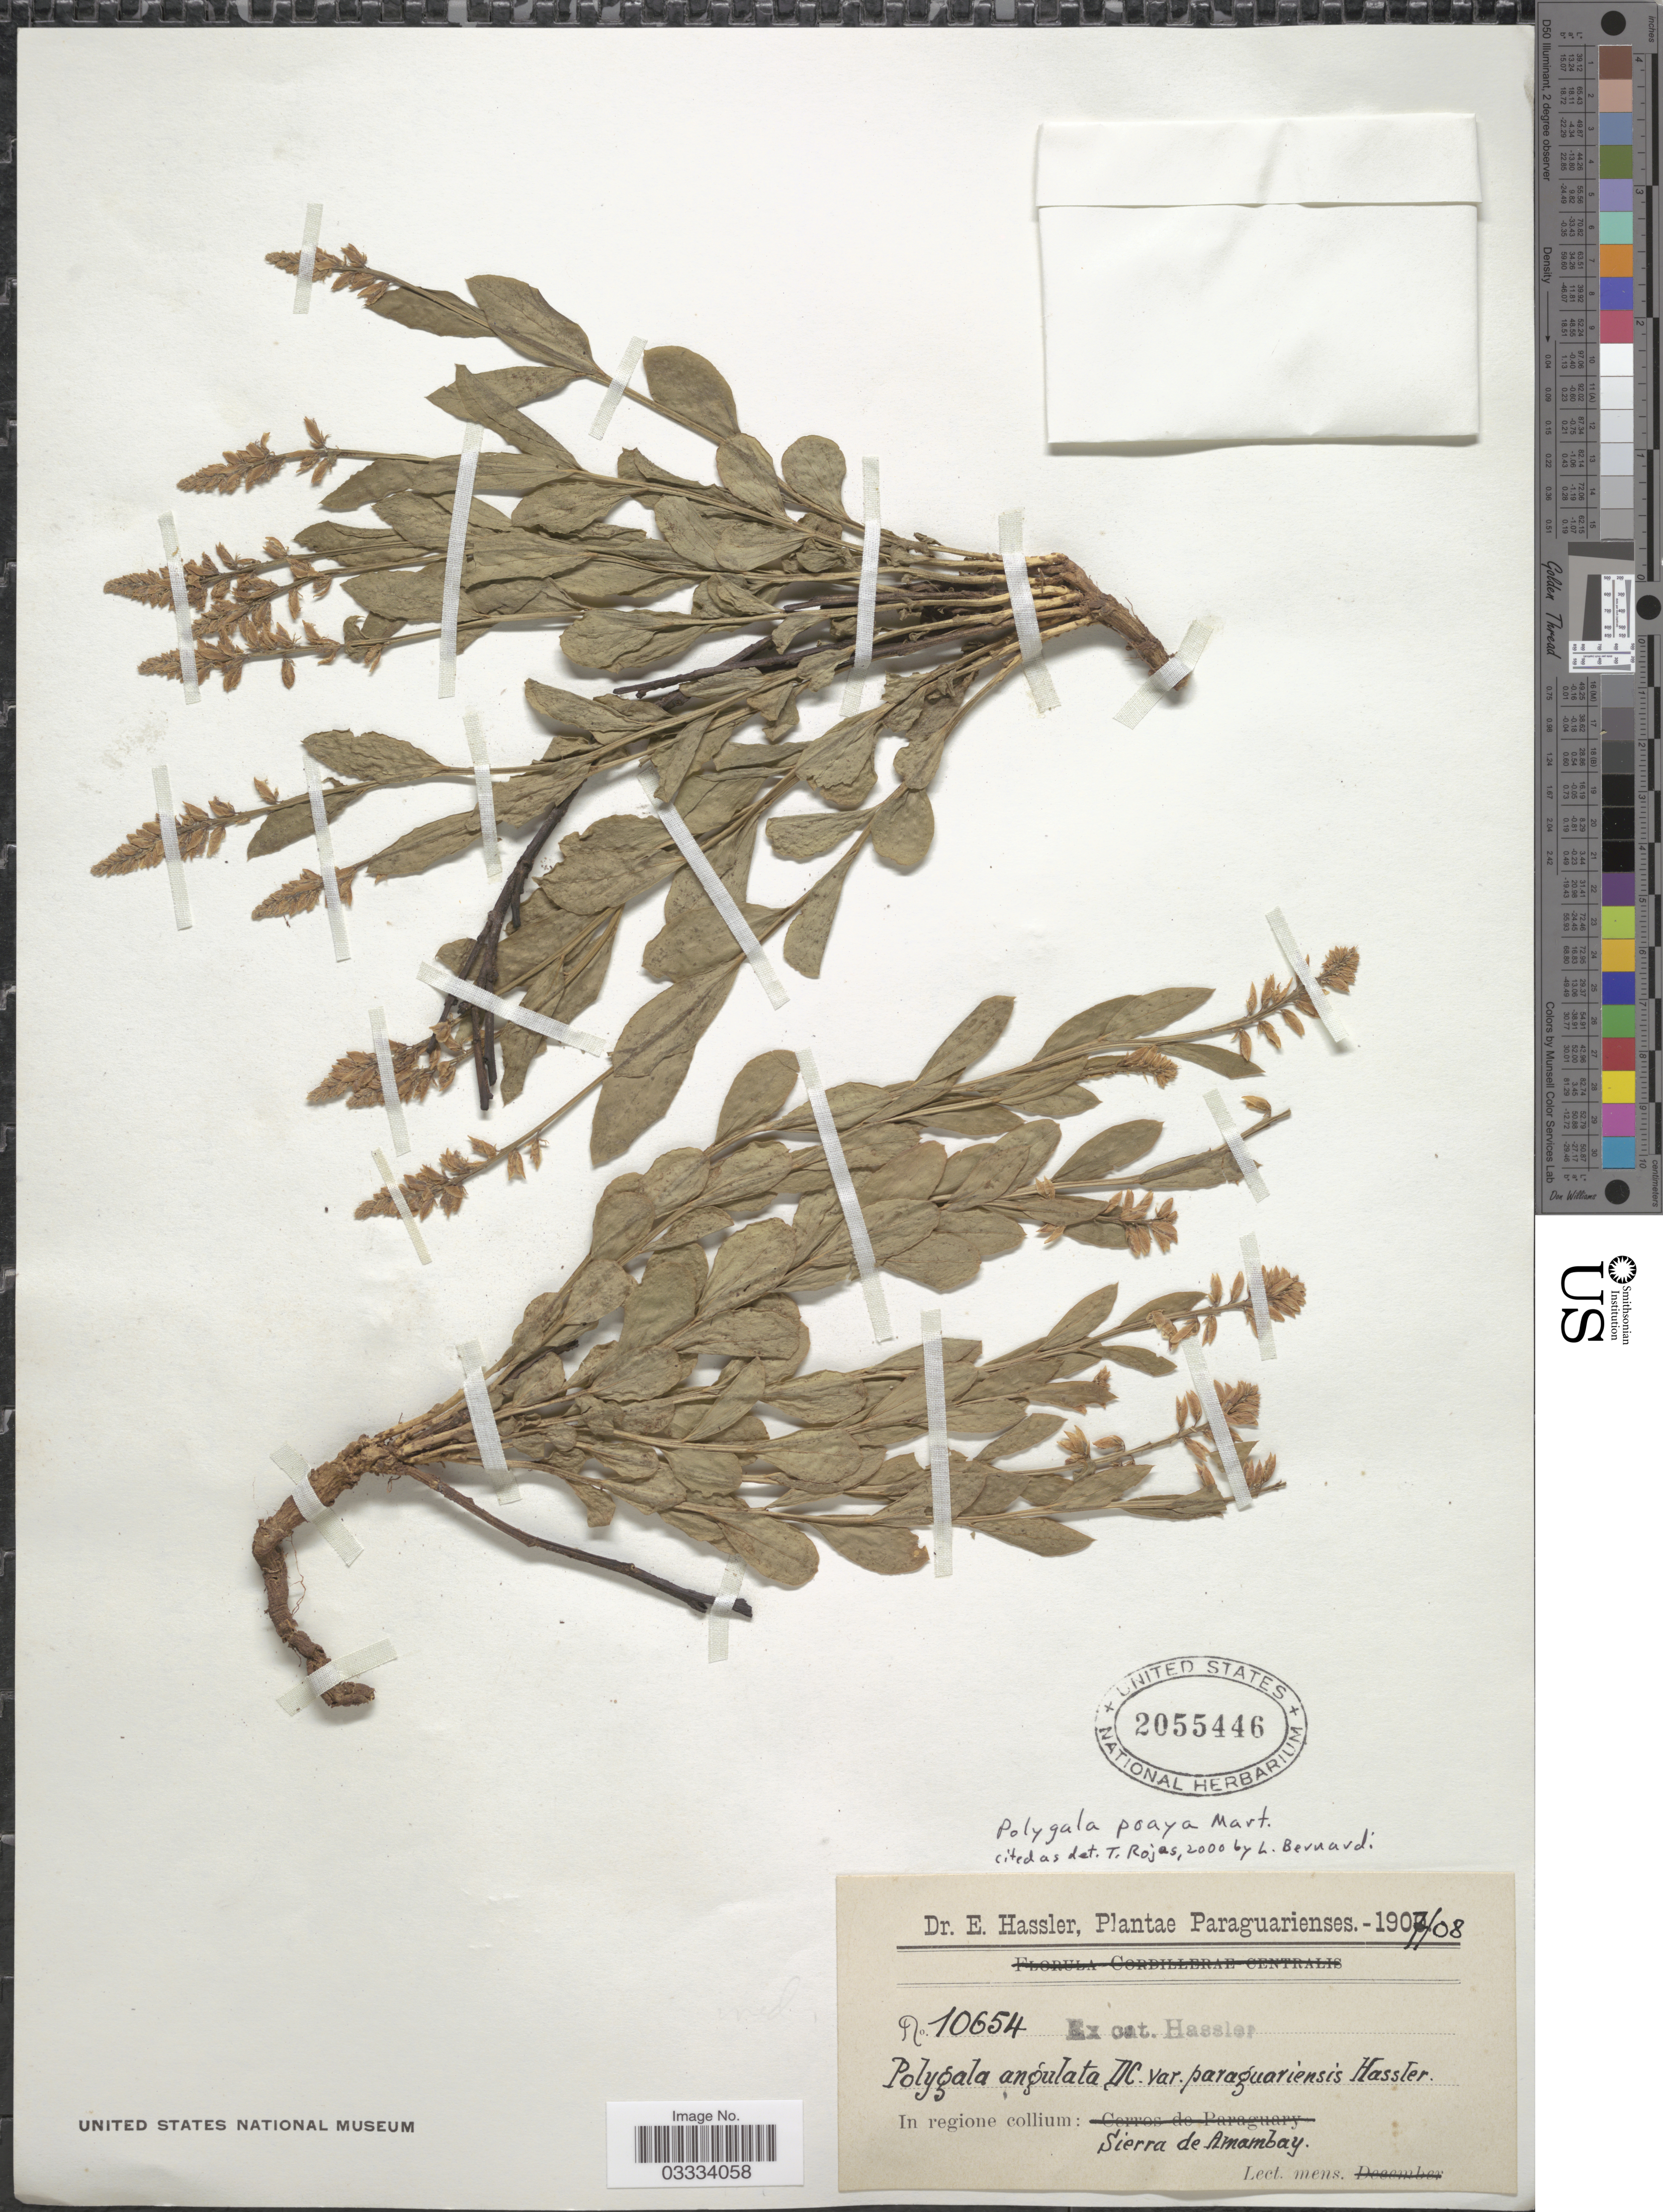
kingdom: Plantae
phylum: Tracheophyta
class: Magnoliopsida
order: Fabales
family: Polygalaceae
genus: Polygala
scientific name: Polygala poaya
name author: Mart.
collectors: E. Hassler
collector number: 10654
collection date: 1907/1908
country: Paraguay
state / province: Amambay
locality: In regione collium: Sierra de Amambay.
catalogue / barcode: US 2055446